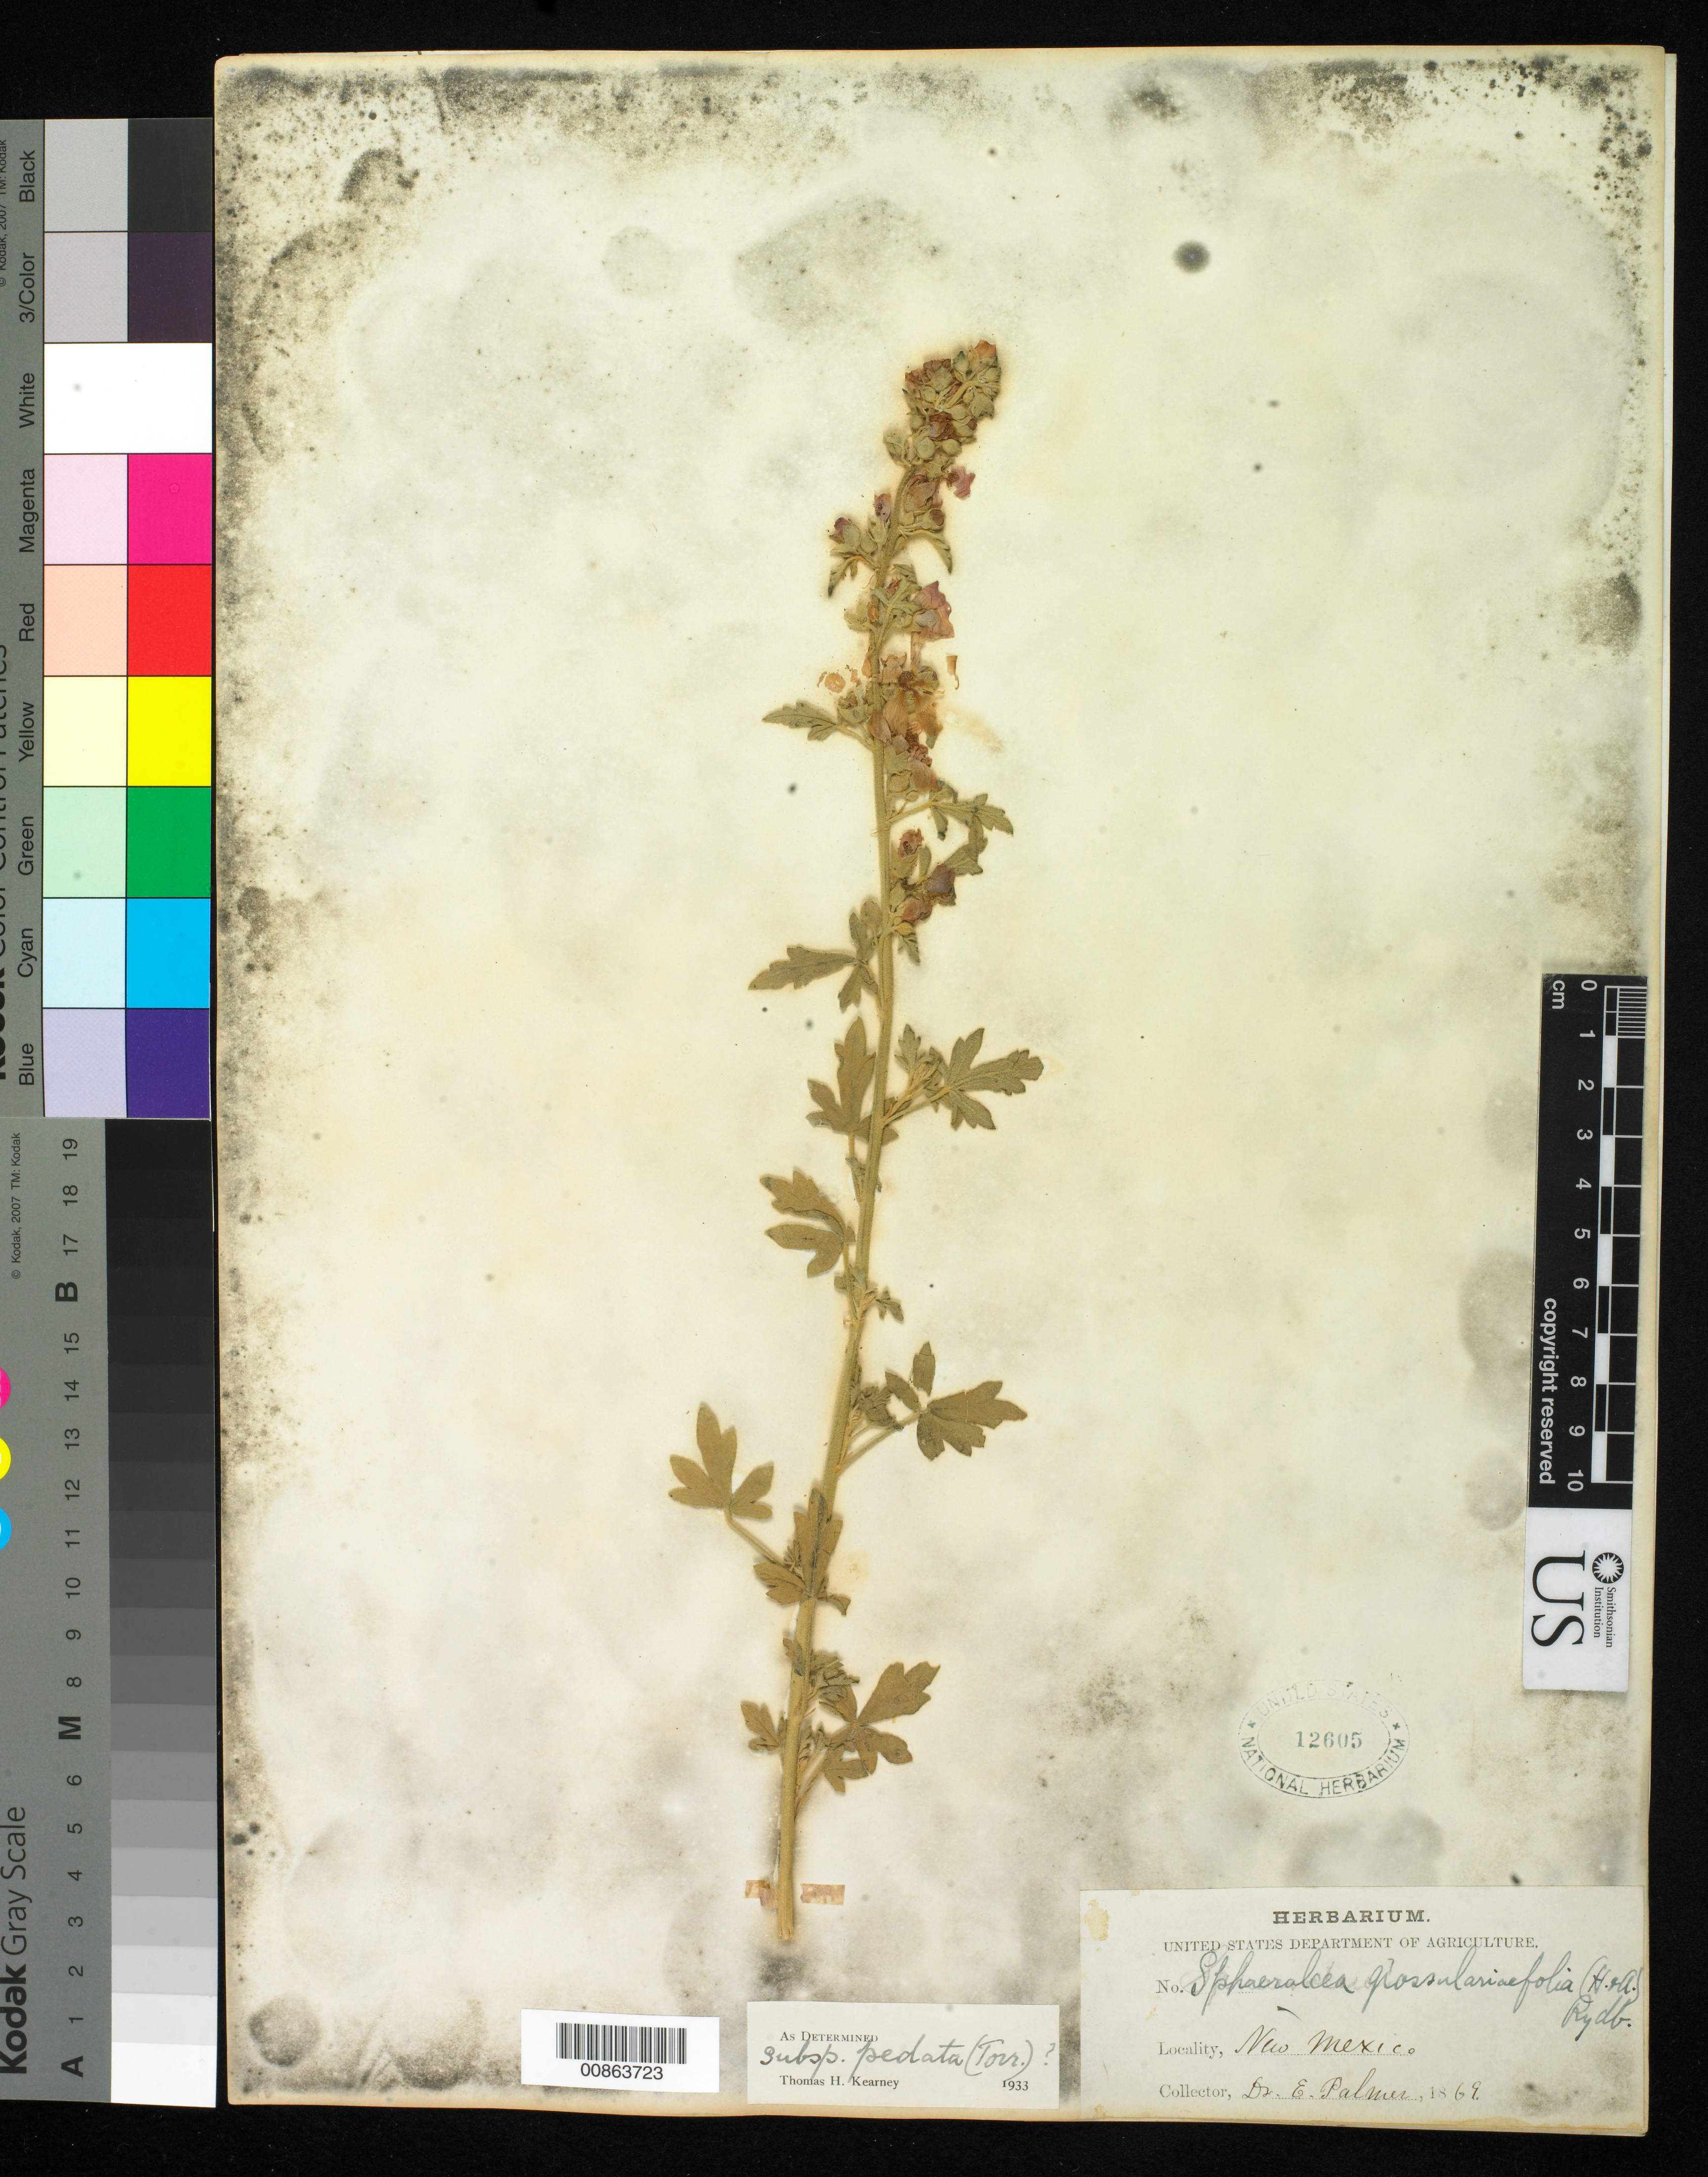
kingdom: Plantae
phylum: Tracheophyta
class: Magnoliopsida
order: Malvales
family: Malvaceae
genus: Sphaeralcea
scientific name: Sphaeralcea grossulariifolia subsp. pedata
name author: (Torr. ex A. Gray) Kearney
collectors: E. Palmer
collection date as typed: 1869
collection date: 1869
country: United States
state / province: New Mexico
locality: New Mexico.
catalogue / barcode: US 12605